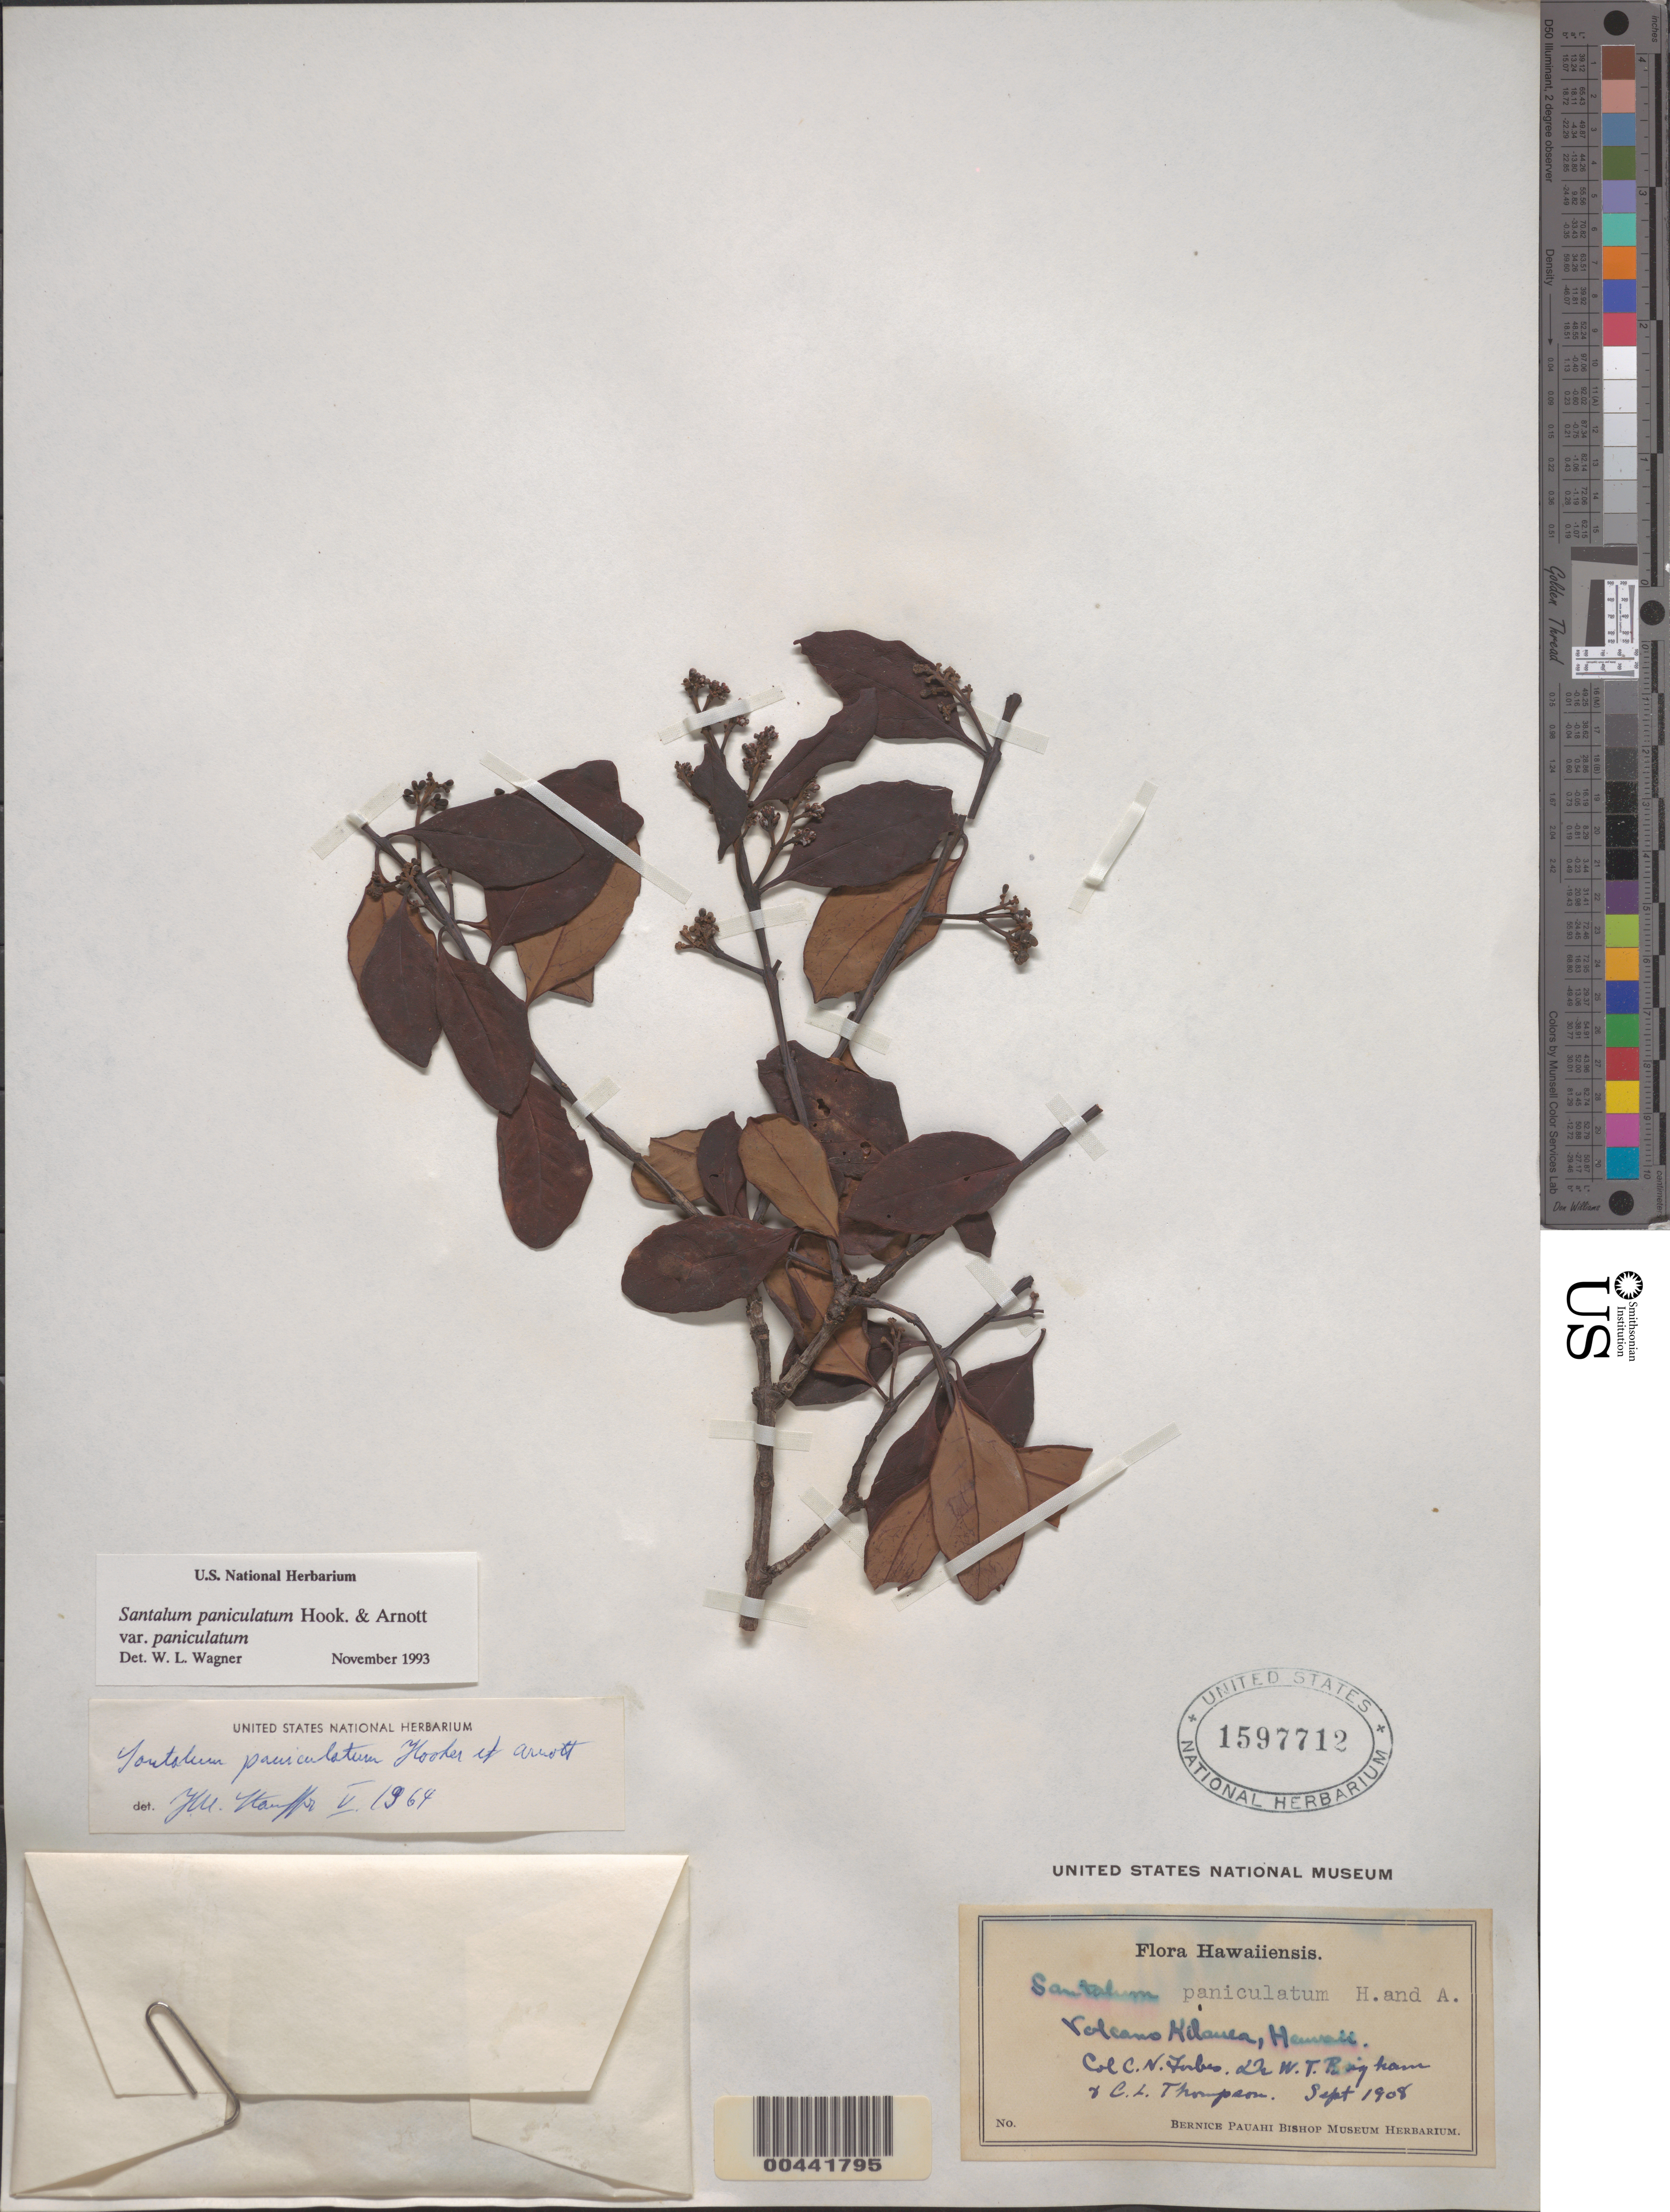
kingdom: Plantae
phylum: Tracheophyta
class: Magnoliopsida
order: Santalales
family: Santalaceae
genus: Santalum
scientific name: Santalum paniculatum var. paniculatum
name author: Hook. & Arn.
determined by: Wagner, W. L., (BOT), Smithsonian Institution - National Museum of Natural History (UNITED STATES)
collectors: C. N. Forbes, W. T. Brigham & C. L. Thompson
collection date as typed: Sep 1908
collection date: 1908-09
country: United States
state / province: Hawaii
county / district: Hawaii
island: Hawaii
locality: Volcano Kilauea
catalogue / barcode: US 1597712